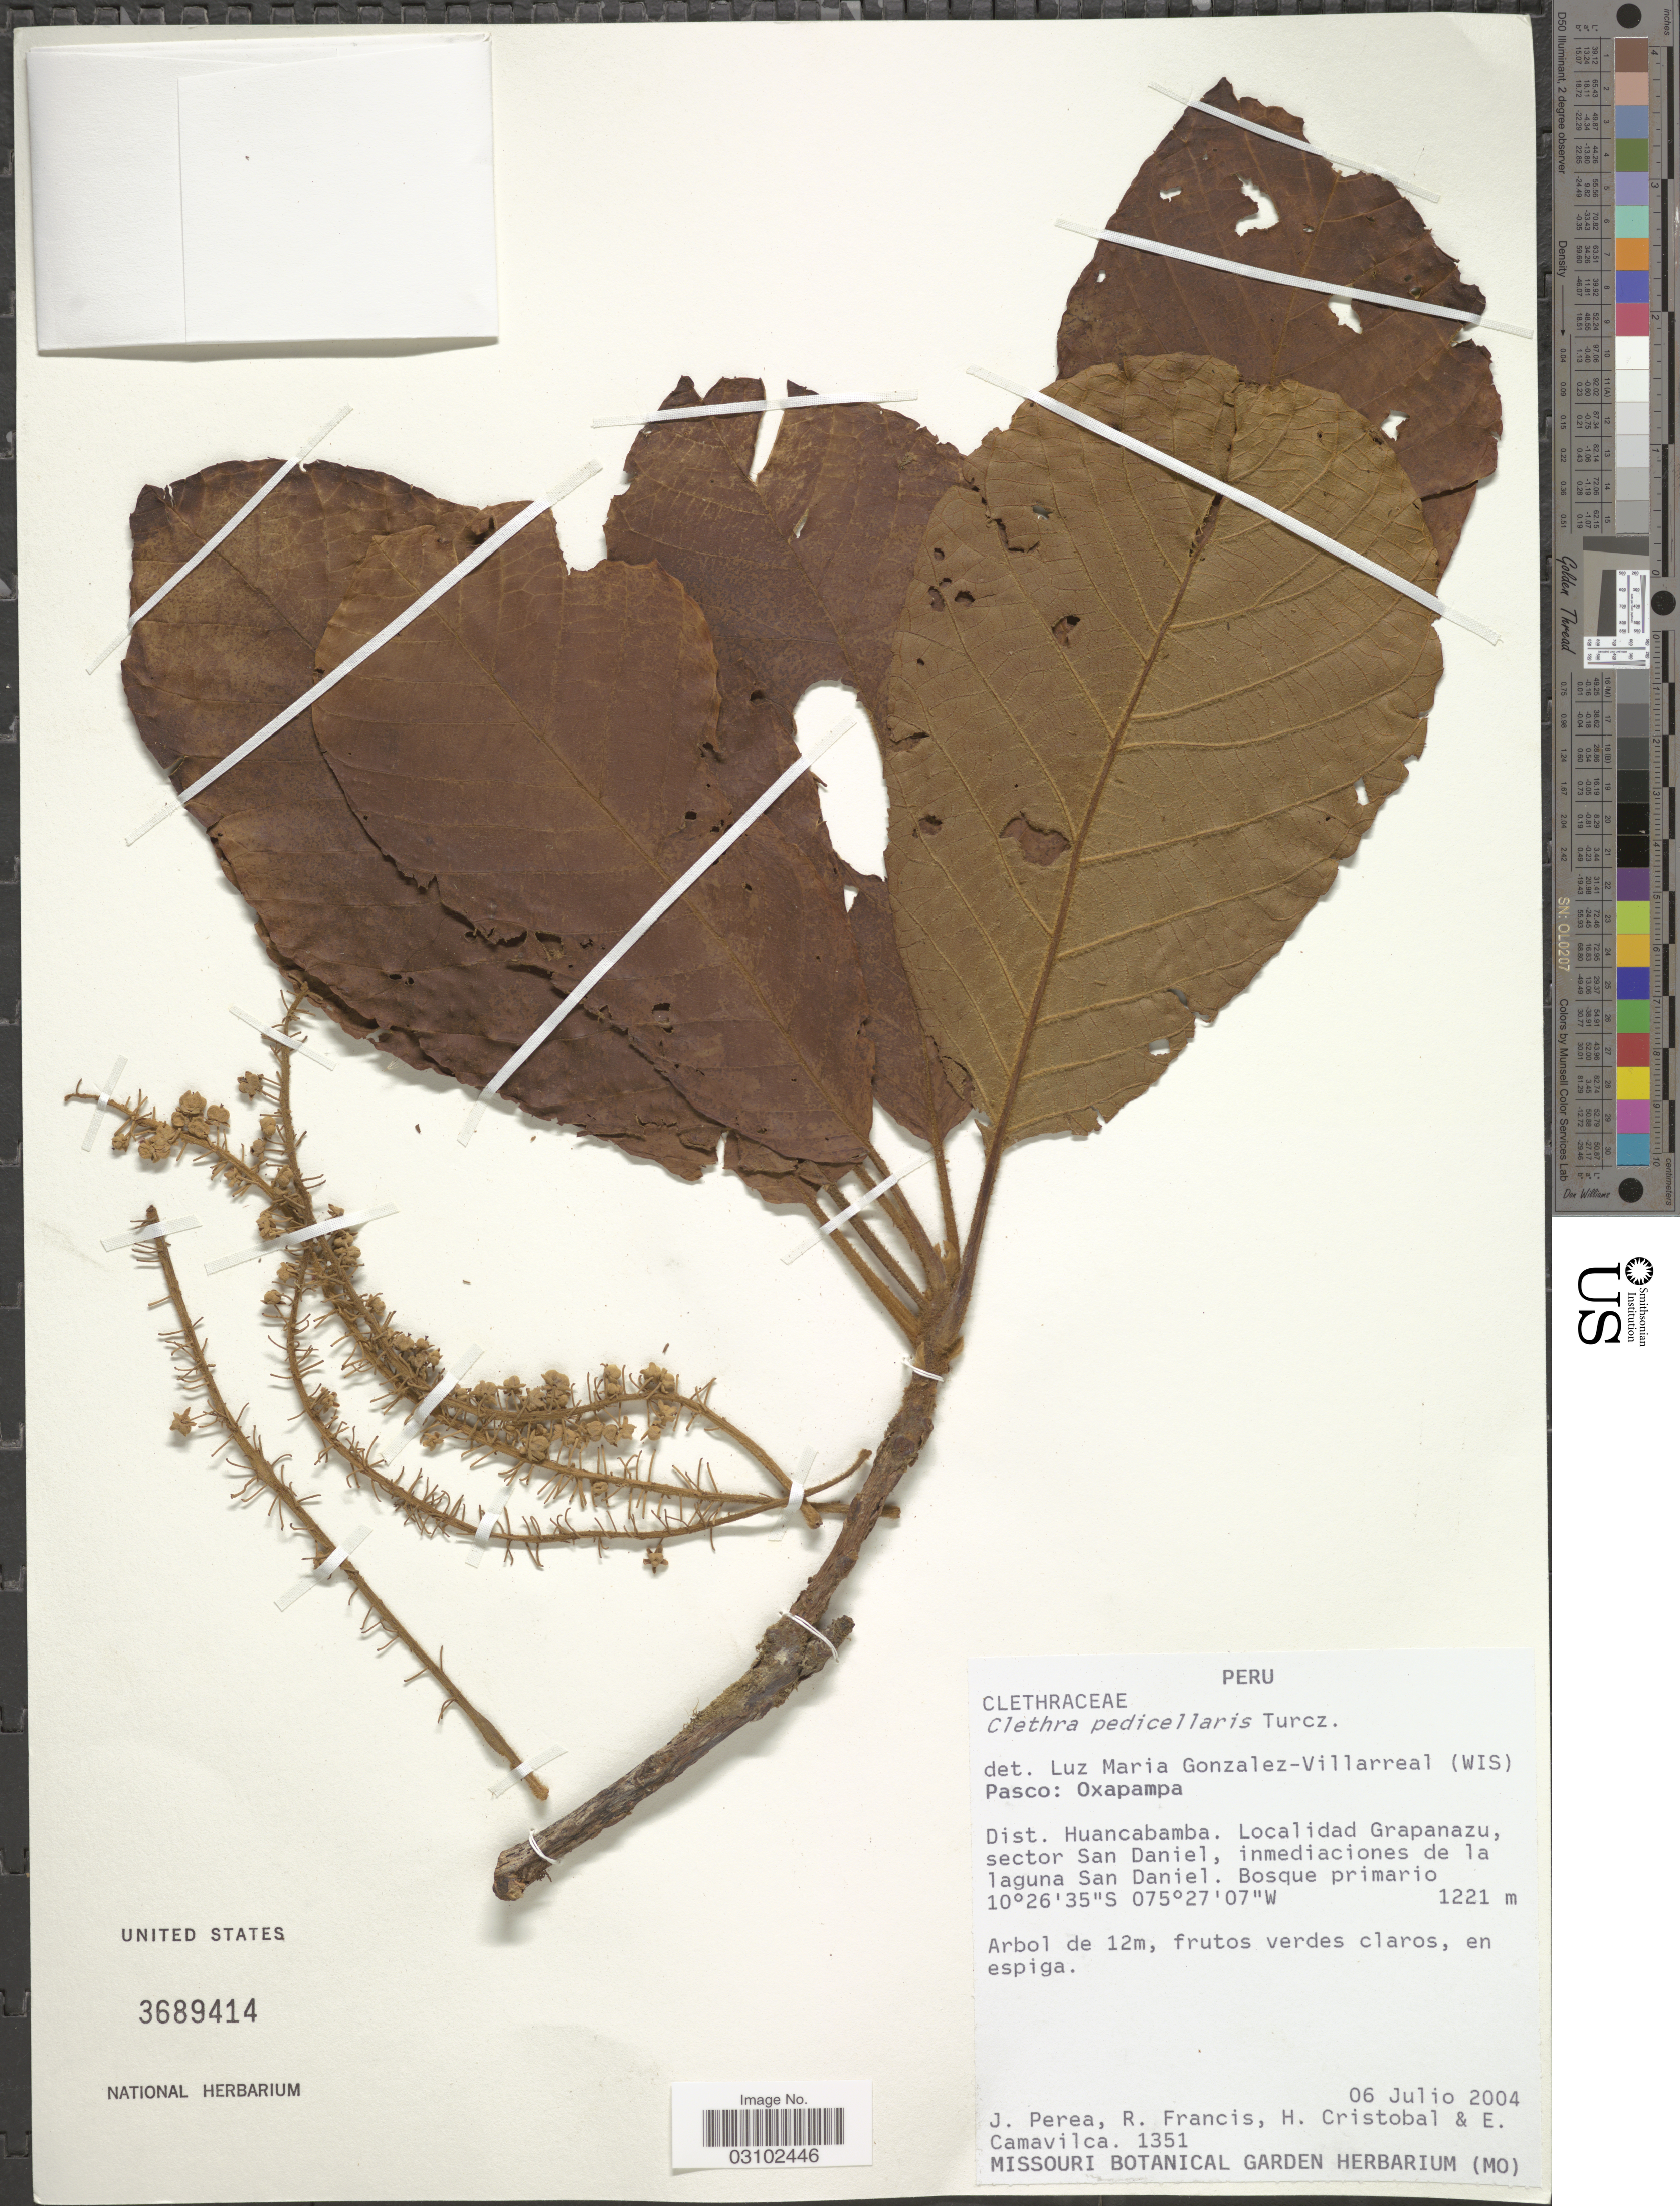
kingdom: Plantae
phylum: Tracheophyta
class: Magnoliopsida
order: Ericales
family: Clethraceae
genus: Clethra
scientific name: Clethra pedicellaris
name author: Turcz.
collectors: J. Perea, R. Francis, H. Cristobal & E. Camavilca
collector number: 1351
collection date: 2004-07-06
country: Peru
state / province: Pasco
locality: Oxapampa. Dist. Huancabamba. Localidad Grapanazu, sector San Daniel, inmediaciones de la laguna San Daniel.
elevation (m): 1221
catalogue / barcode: US 3689414